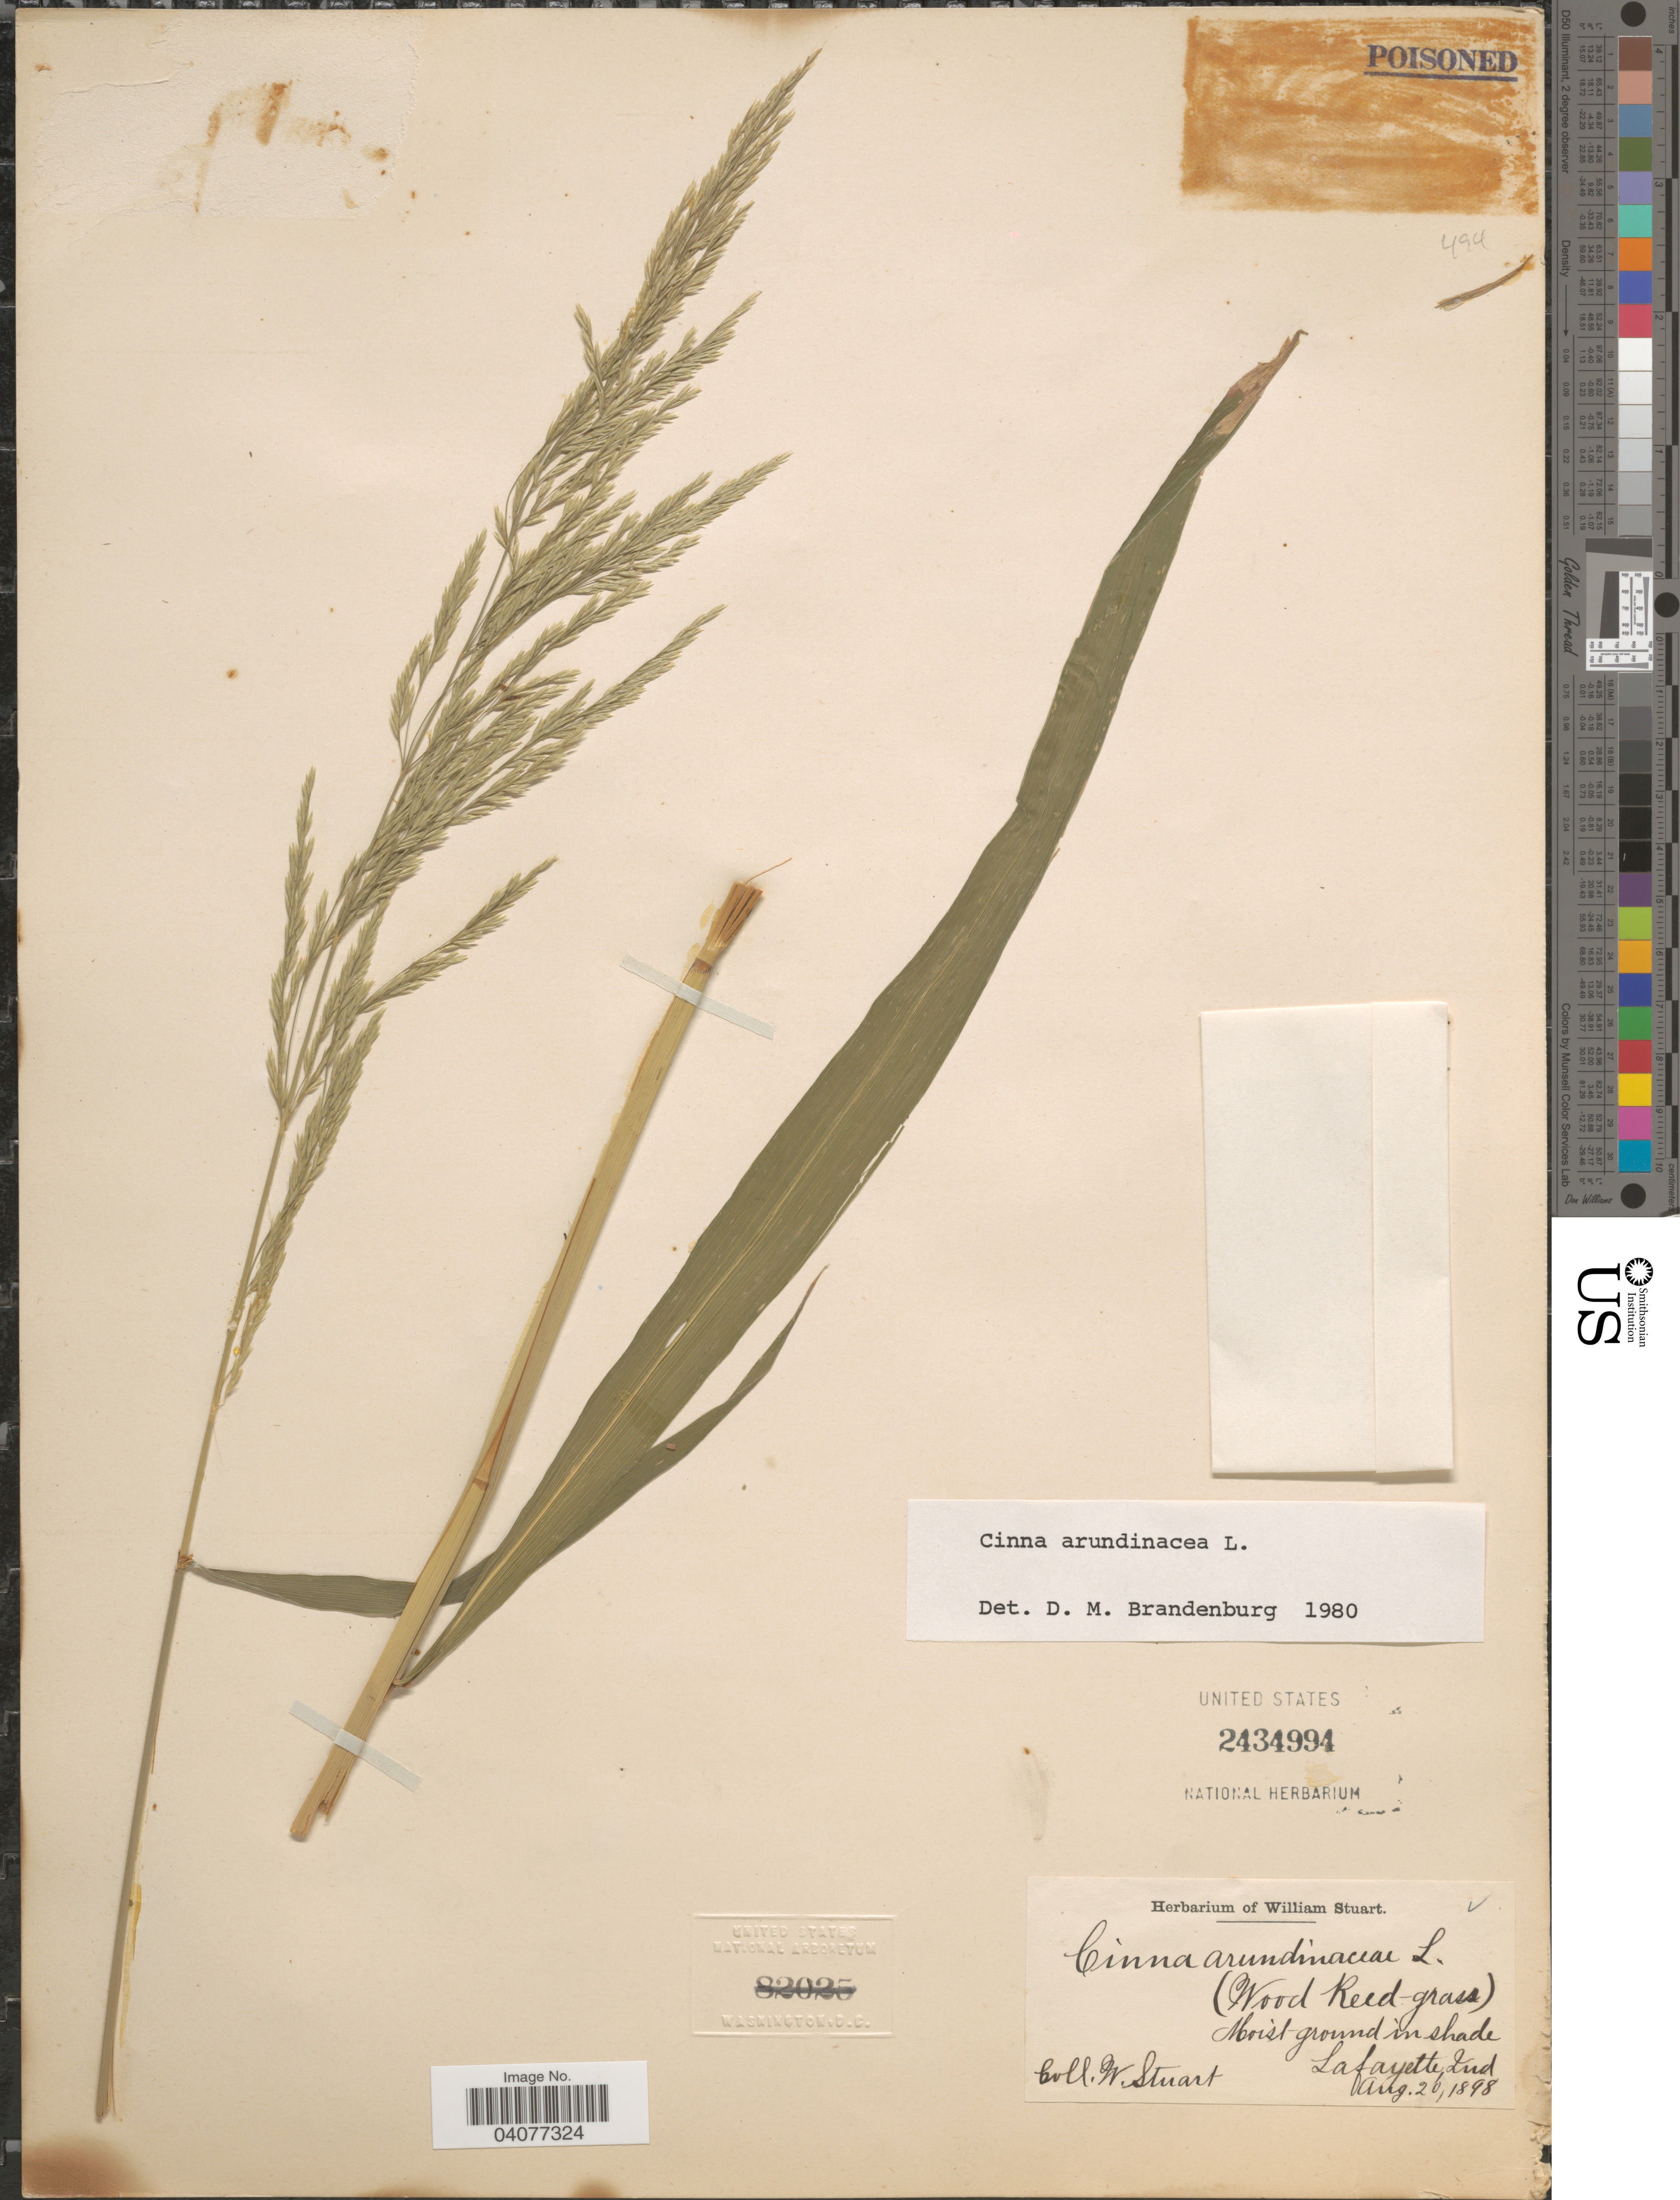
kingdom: Plantae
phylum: Tracheophyta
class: Liliopsida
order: Poales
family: Poaceae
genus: Cinna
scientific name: Cinna arundinacea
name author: L.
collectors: W. Stuart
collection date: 1898-08-26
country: United States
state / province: Indiana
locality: (Wood Reed-grass) Moist-ground in shade Lafayette.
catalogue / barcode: US 2434994